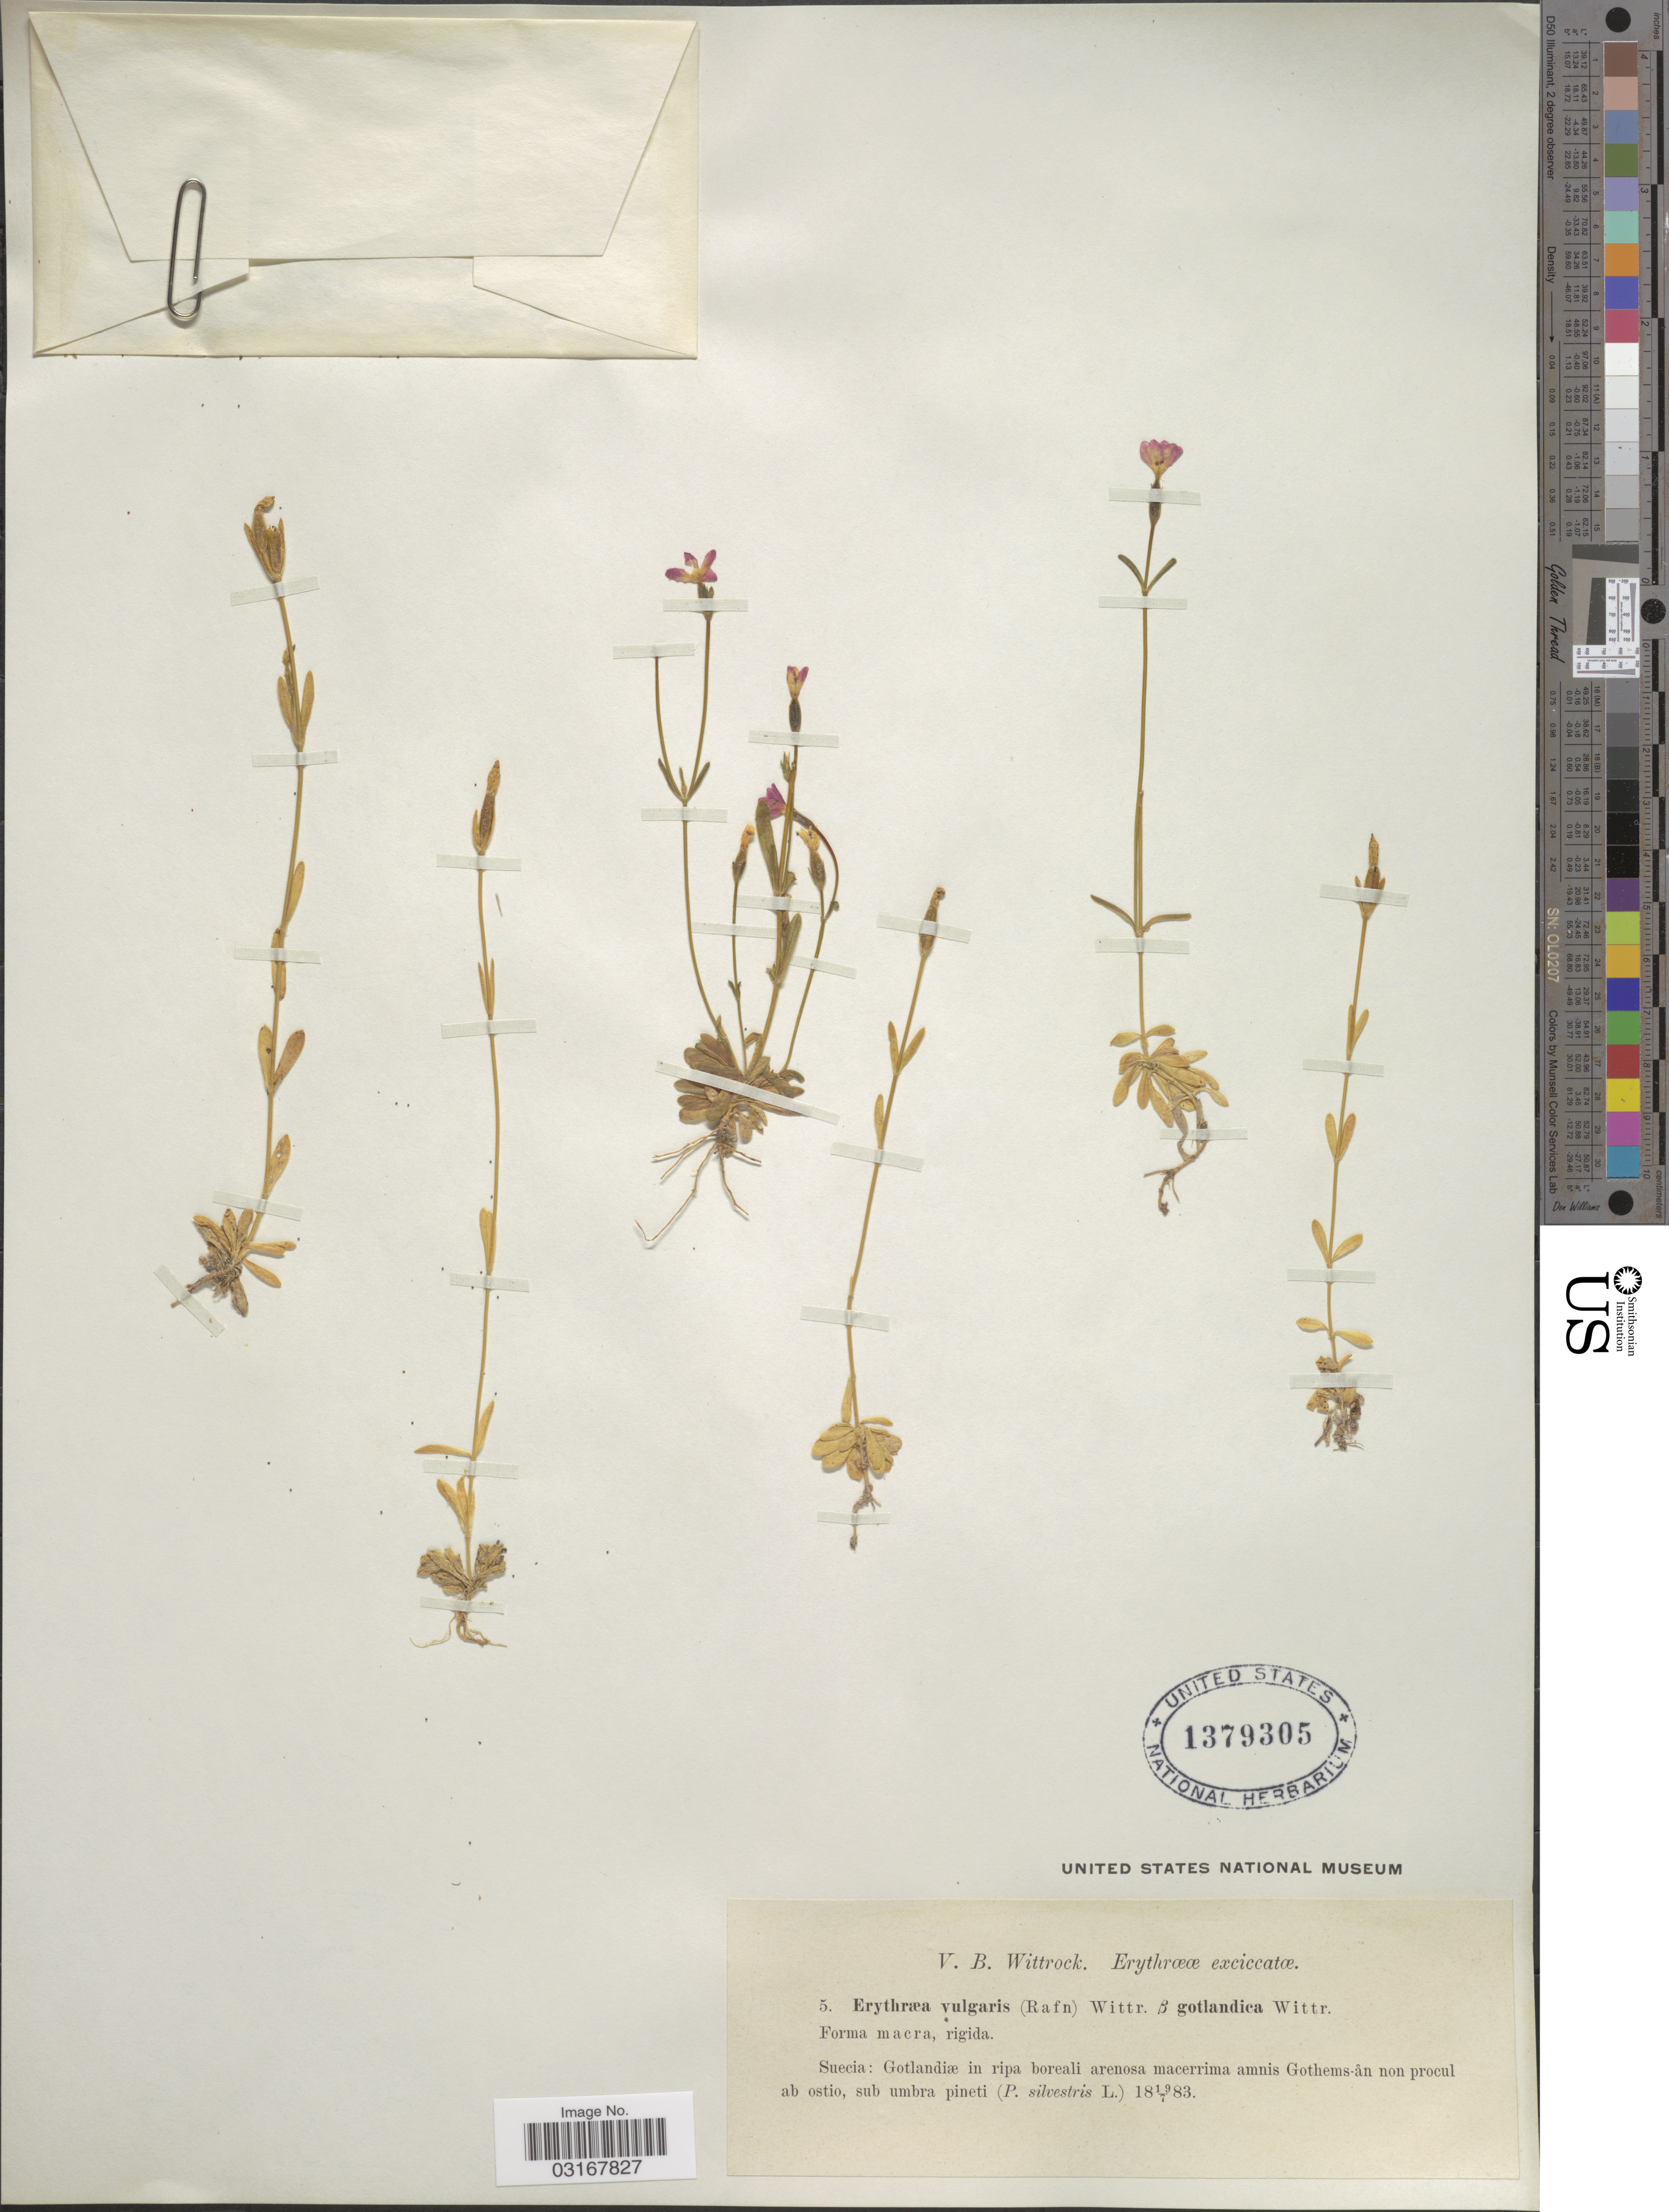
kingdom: Plantae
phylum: Tracheophyta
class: Magnoliopsida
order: Gentianales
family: Gentianaceae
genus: Centaurium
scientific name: Centaurium vulgaris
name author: Godr.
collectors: V. Wittrock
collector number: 5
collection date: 1883-07-19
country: Sweden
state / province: Gotland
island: Gotland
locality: Suecia: Gotlandiæ in ripa boreali arenosa macerrima amnis Gothems-an non procul ab ostio, sub umbra pineti.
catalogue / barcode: US 1379305